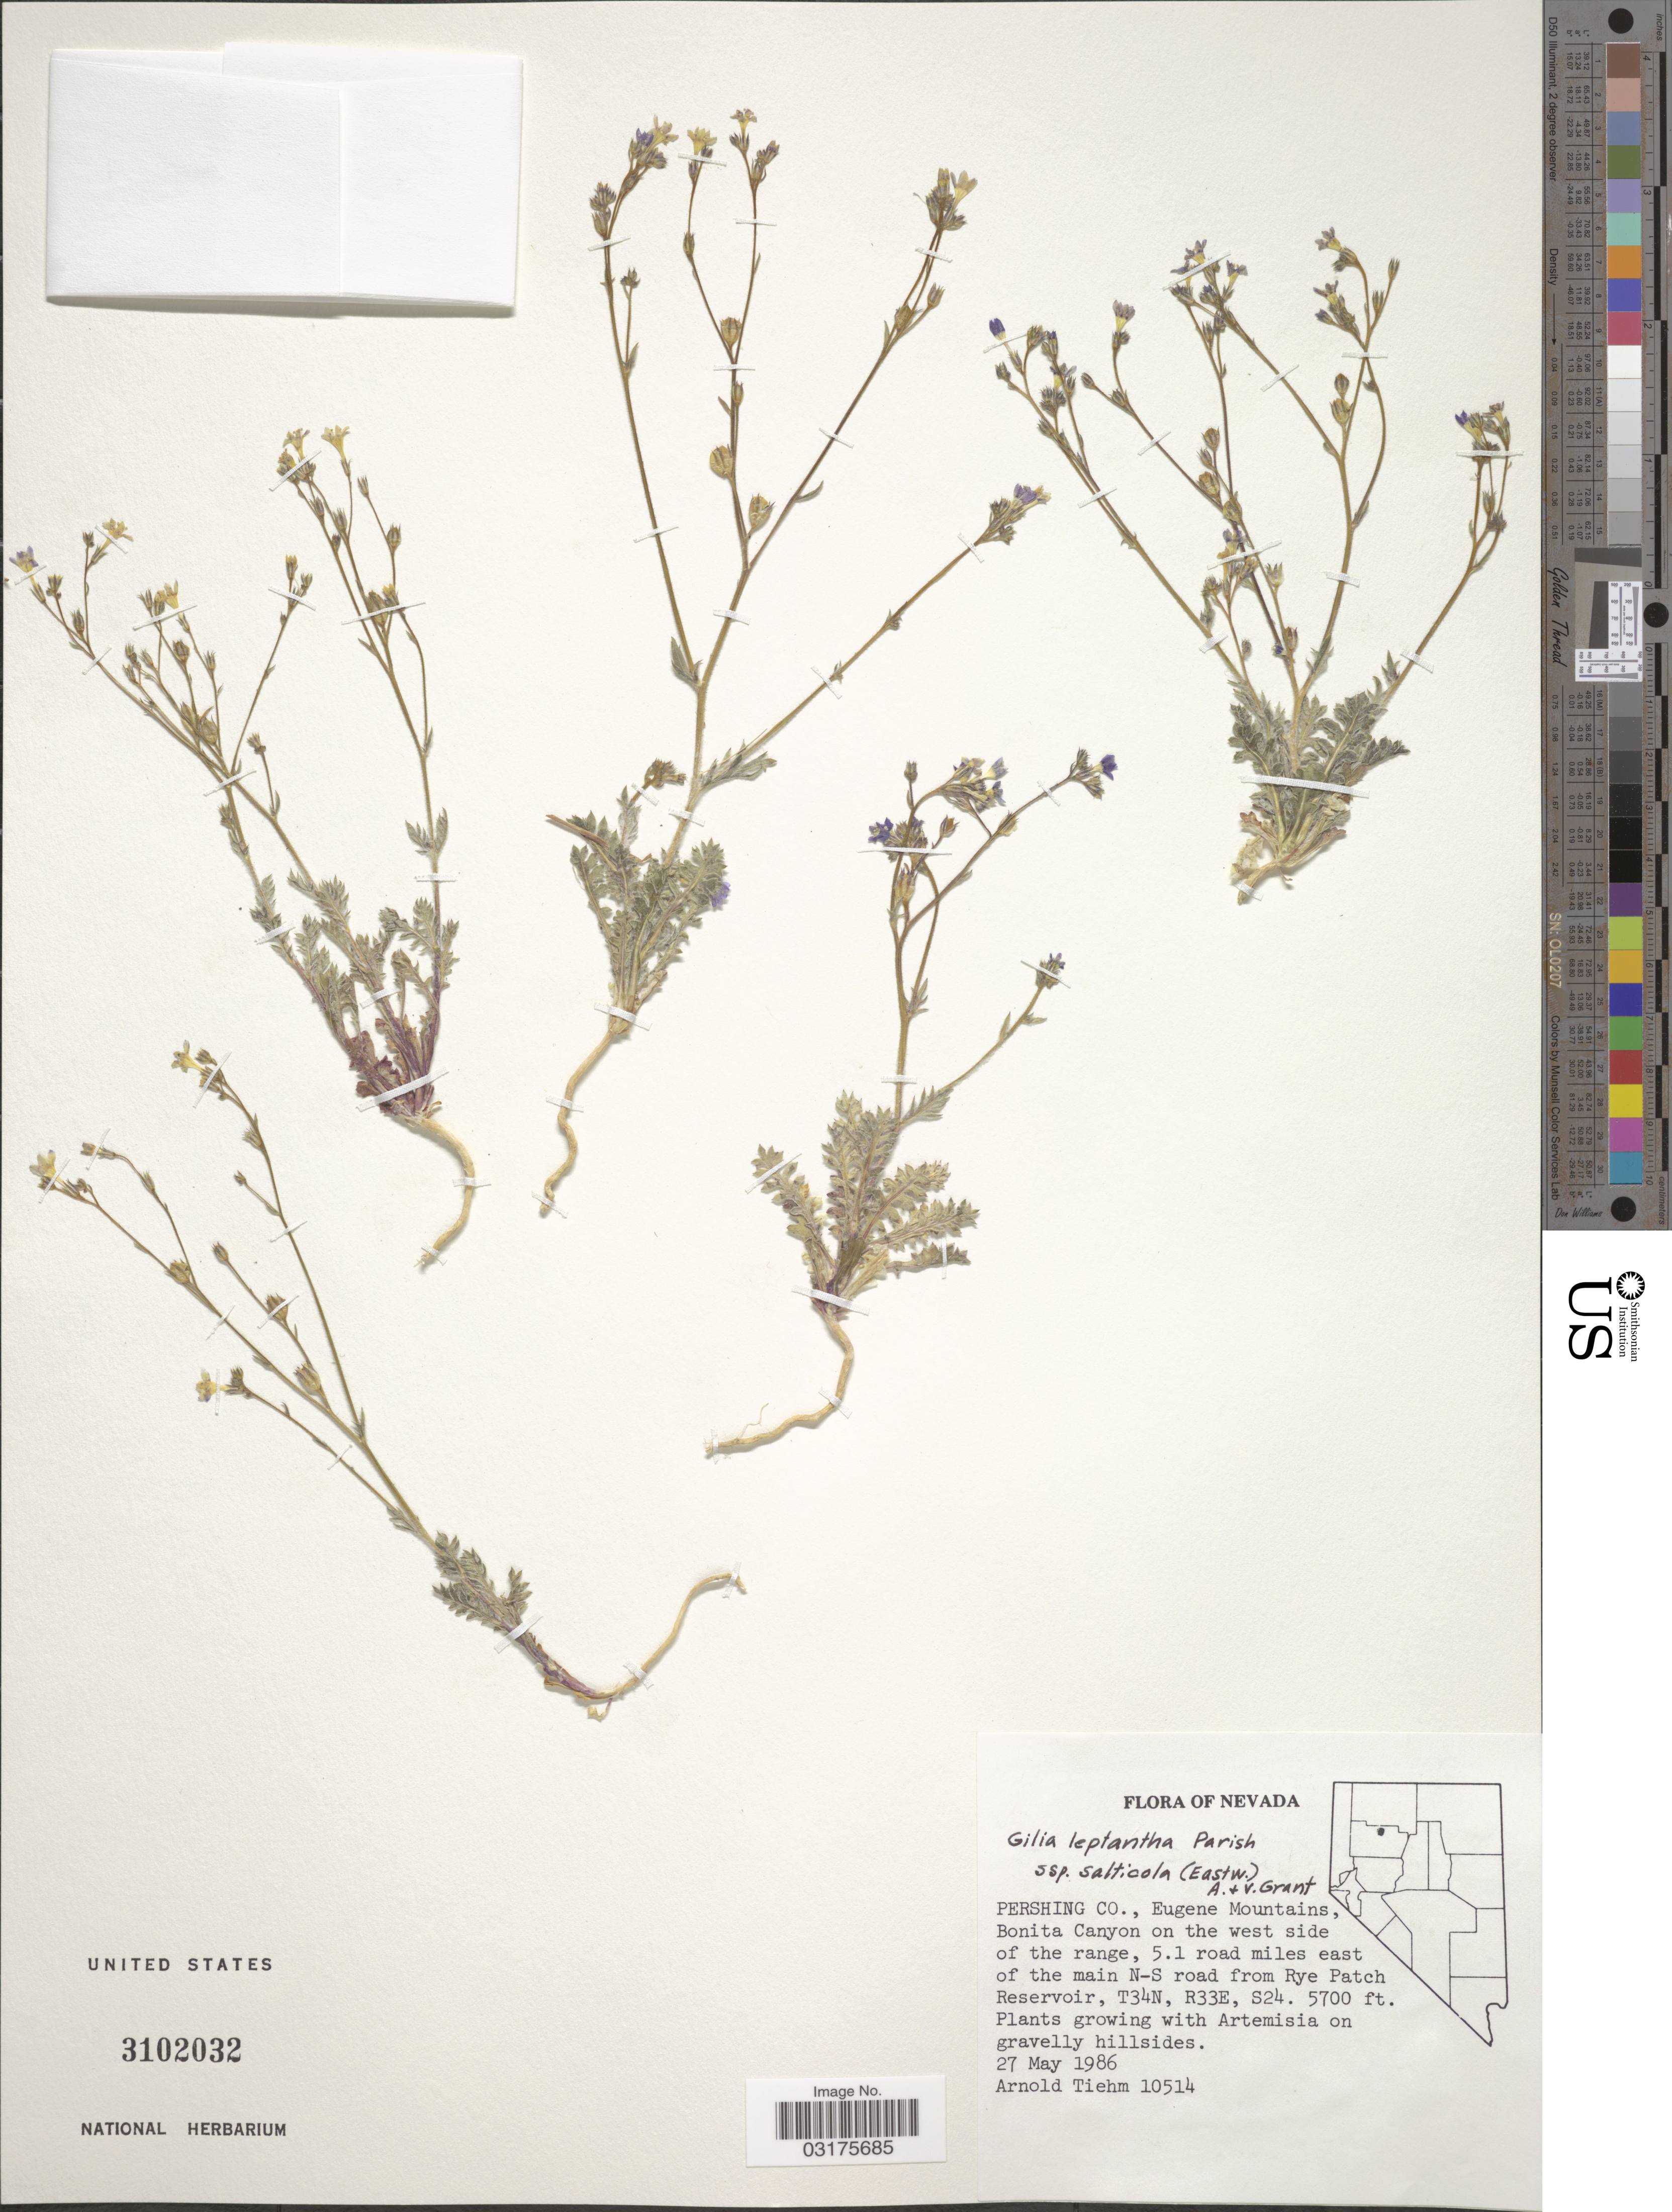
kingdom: Plantae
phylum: Tracheophyta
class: Magnoliopsida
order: Ericales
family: Polemoniaceae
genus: Gilia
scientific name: Gilia leptantha subsp. salticola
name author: (Eastw.) A.D. Grant & V.E. Grant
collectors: A. Tiehm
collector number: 10514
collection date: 1986-05-27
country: United States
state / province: Nevada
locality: Pershing Co., Eugene Mountains, Bonita Canyon on the west side of the range, 5.1 road miles east of the main N-S road from Rye Patch Reservoir, T34N, R33E.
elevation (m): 1737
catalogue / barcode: US 3102032